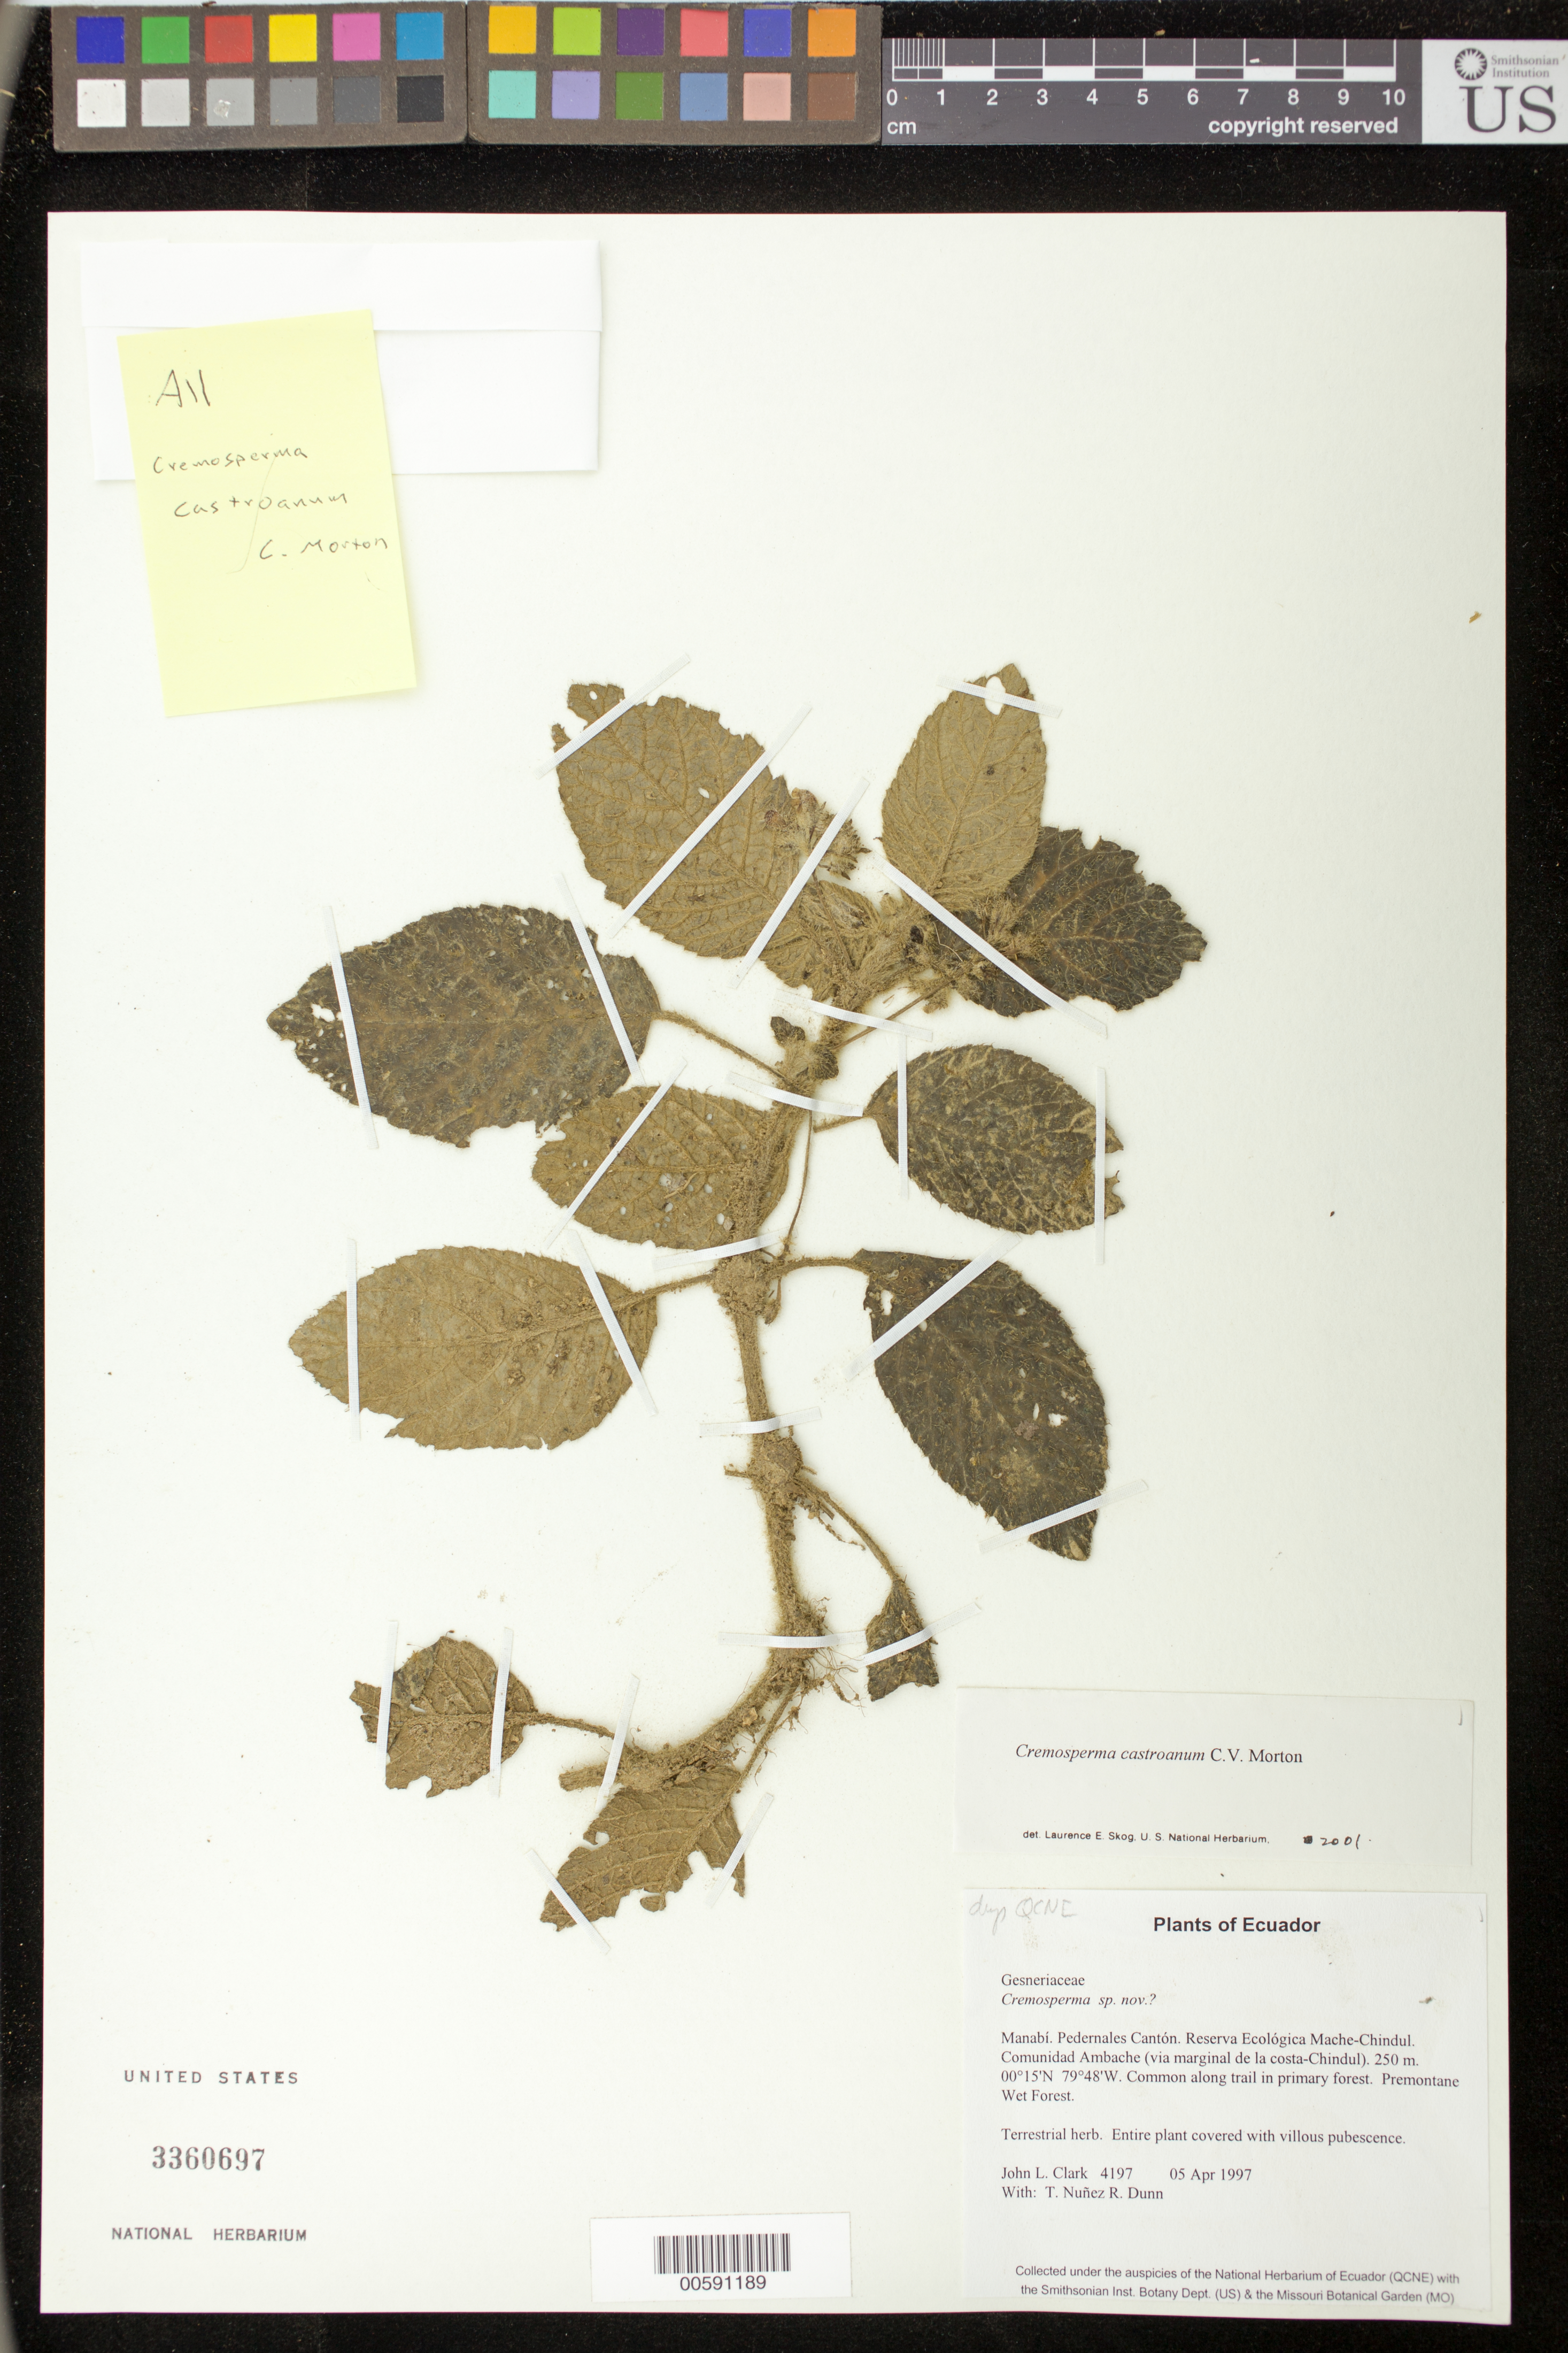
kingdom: Plantae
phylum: Tracheophyta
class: Magnoliopsida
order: Lamiales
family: Gesneriaceae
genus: Cremosperma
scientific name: Cremosperma castroanum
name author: C.V. Morton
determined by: Skog, Laurence E.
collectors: J. L. Clark, R. Dunn, T. Núñez & C. Robles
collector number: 4197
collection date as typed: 05 Apr 1997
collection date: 1997-04-05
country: Ecuador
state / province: Manabí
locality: Pedernales Cantón. Reserva Ecológica Mache-Chindul. Comunidad Ambache (via marginal de la costa-Chindul).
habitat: Common along trail in primary forest. Premontane Wet Forest.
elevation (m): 250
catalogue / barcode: US 3360697